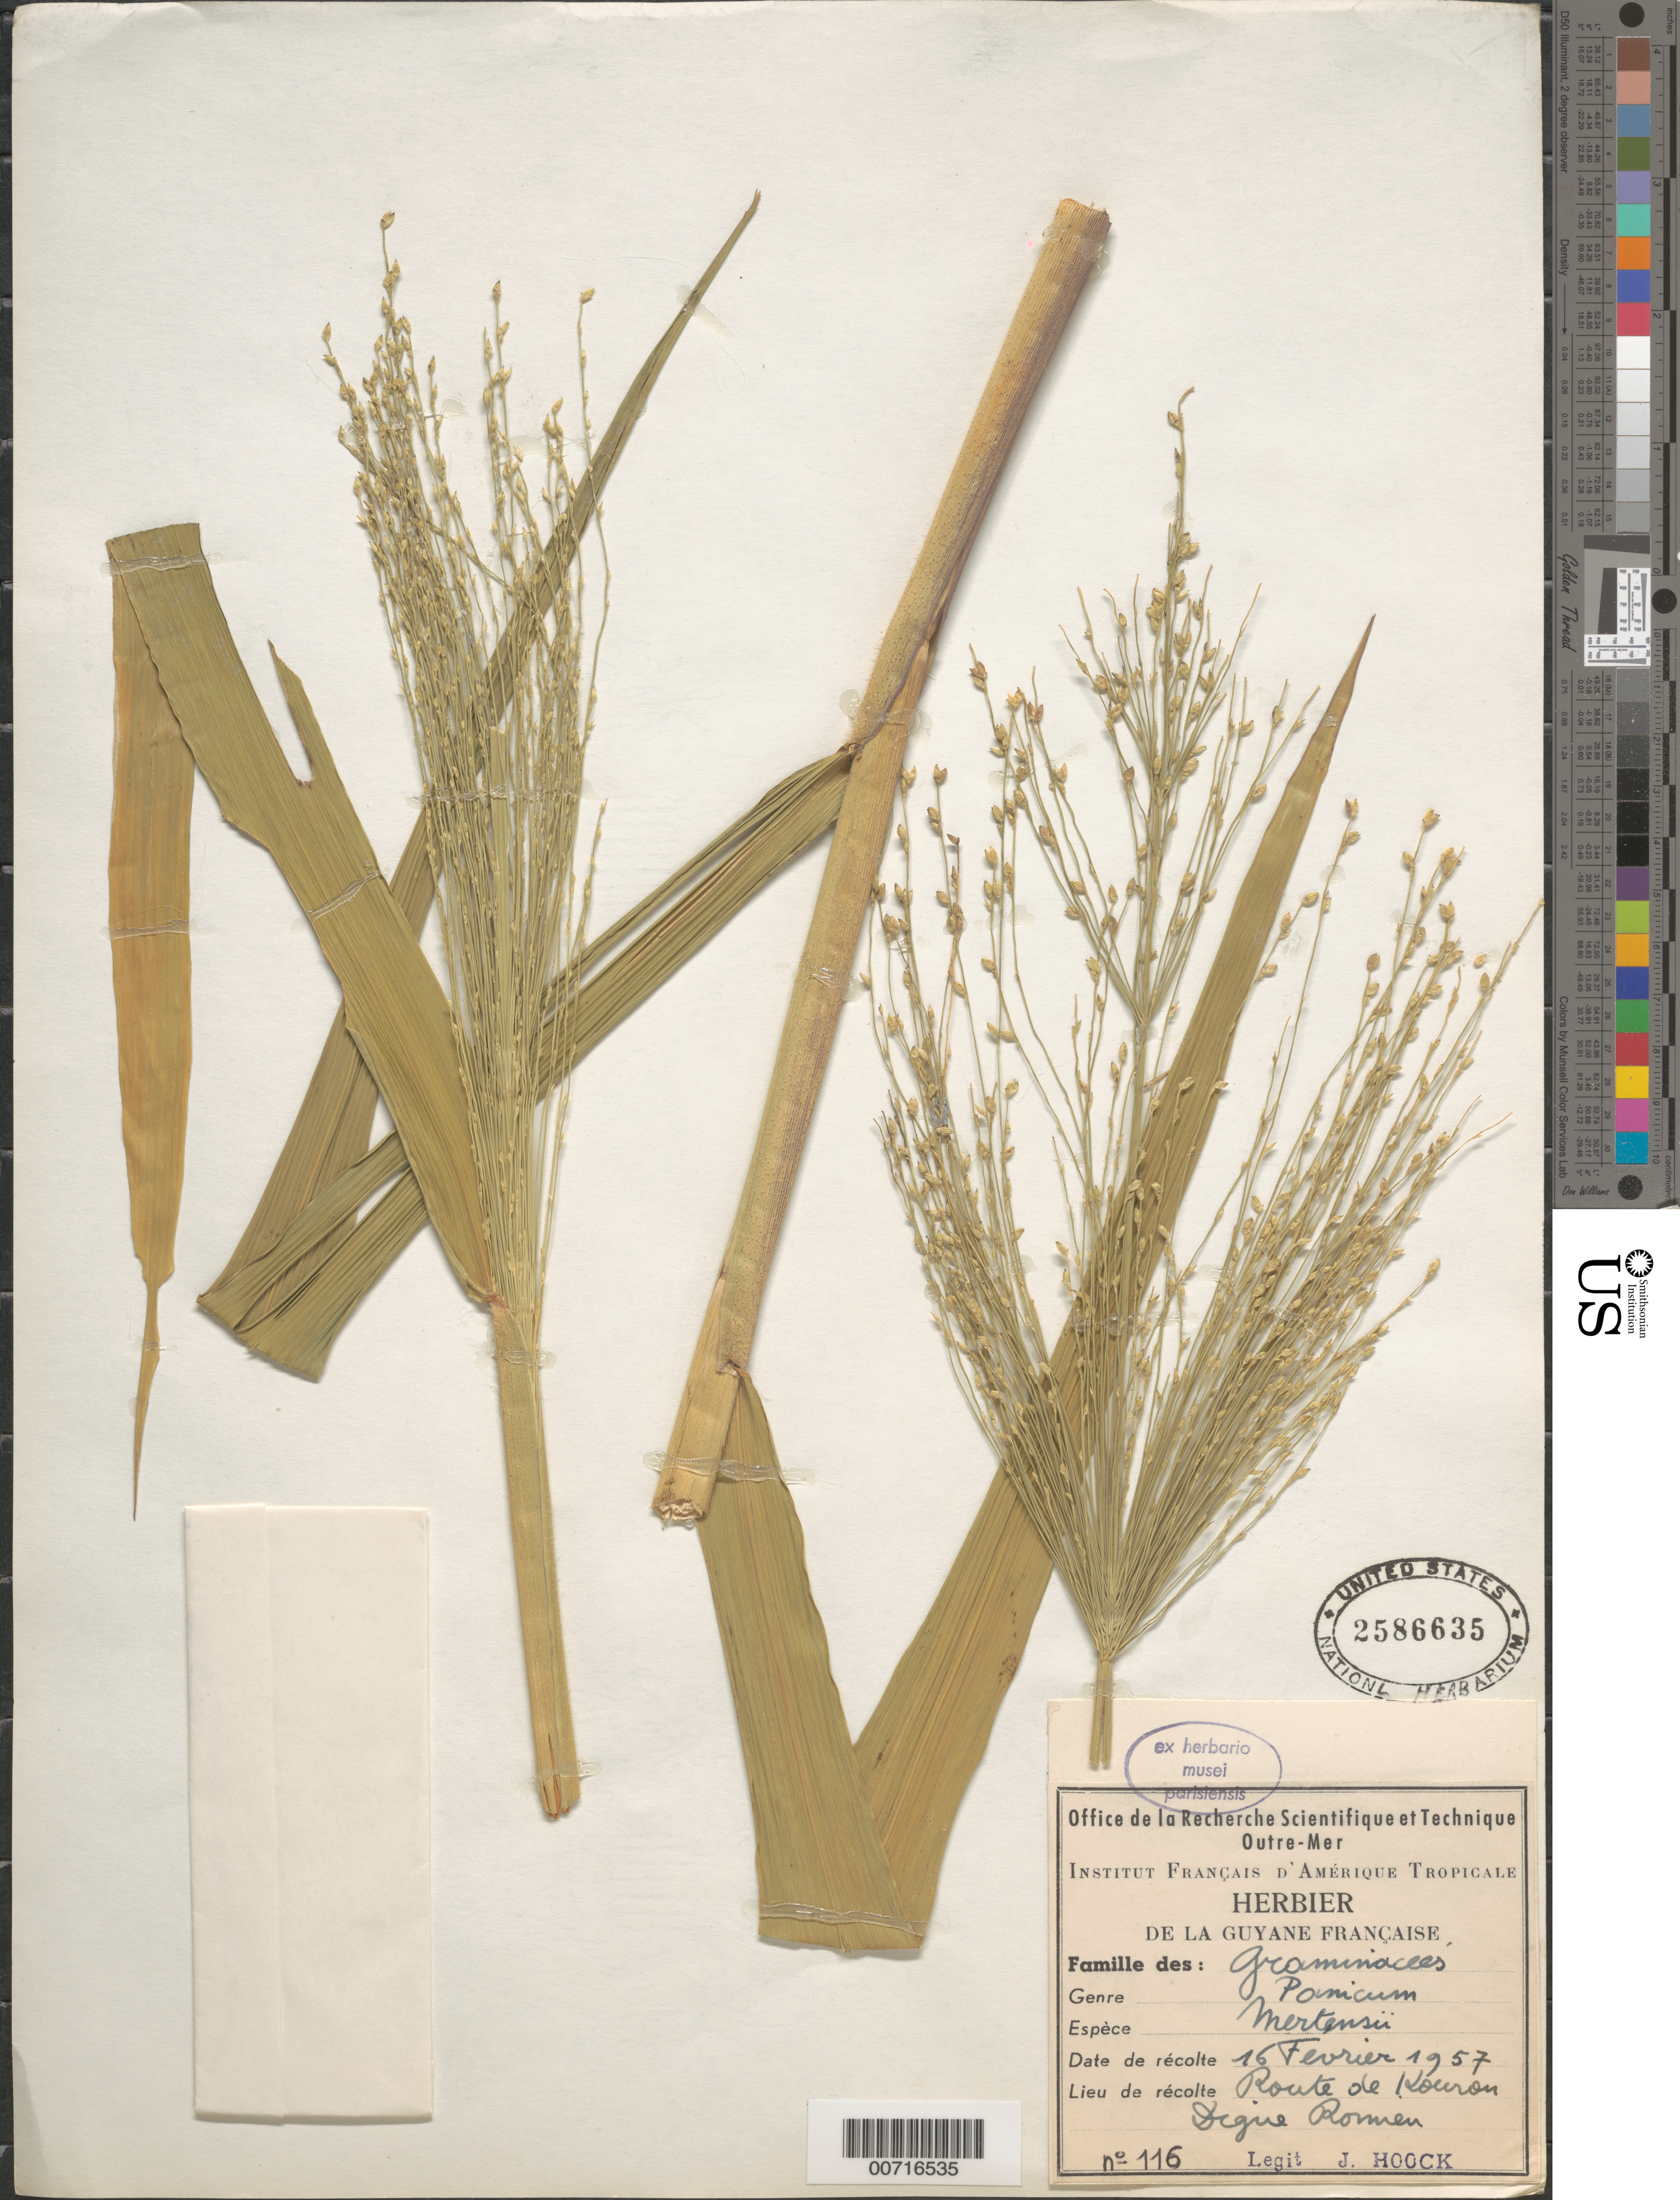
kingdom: Plantae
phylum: Tracheophyta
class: Liliopsida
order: Poales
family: Poaceae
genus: Stephostachys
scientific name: Stephostachys mertensii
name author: (Roth) Zuloaga & Marrone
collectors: J. Hoock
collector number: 116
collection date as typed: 16-Feb-57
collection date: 1957-02-16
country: French Guiana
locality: Route de Kourou, Digue Romin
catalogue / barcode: US 2586635